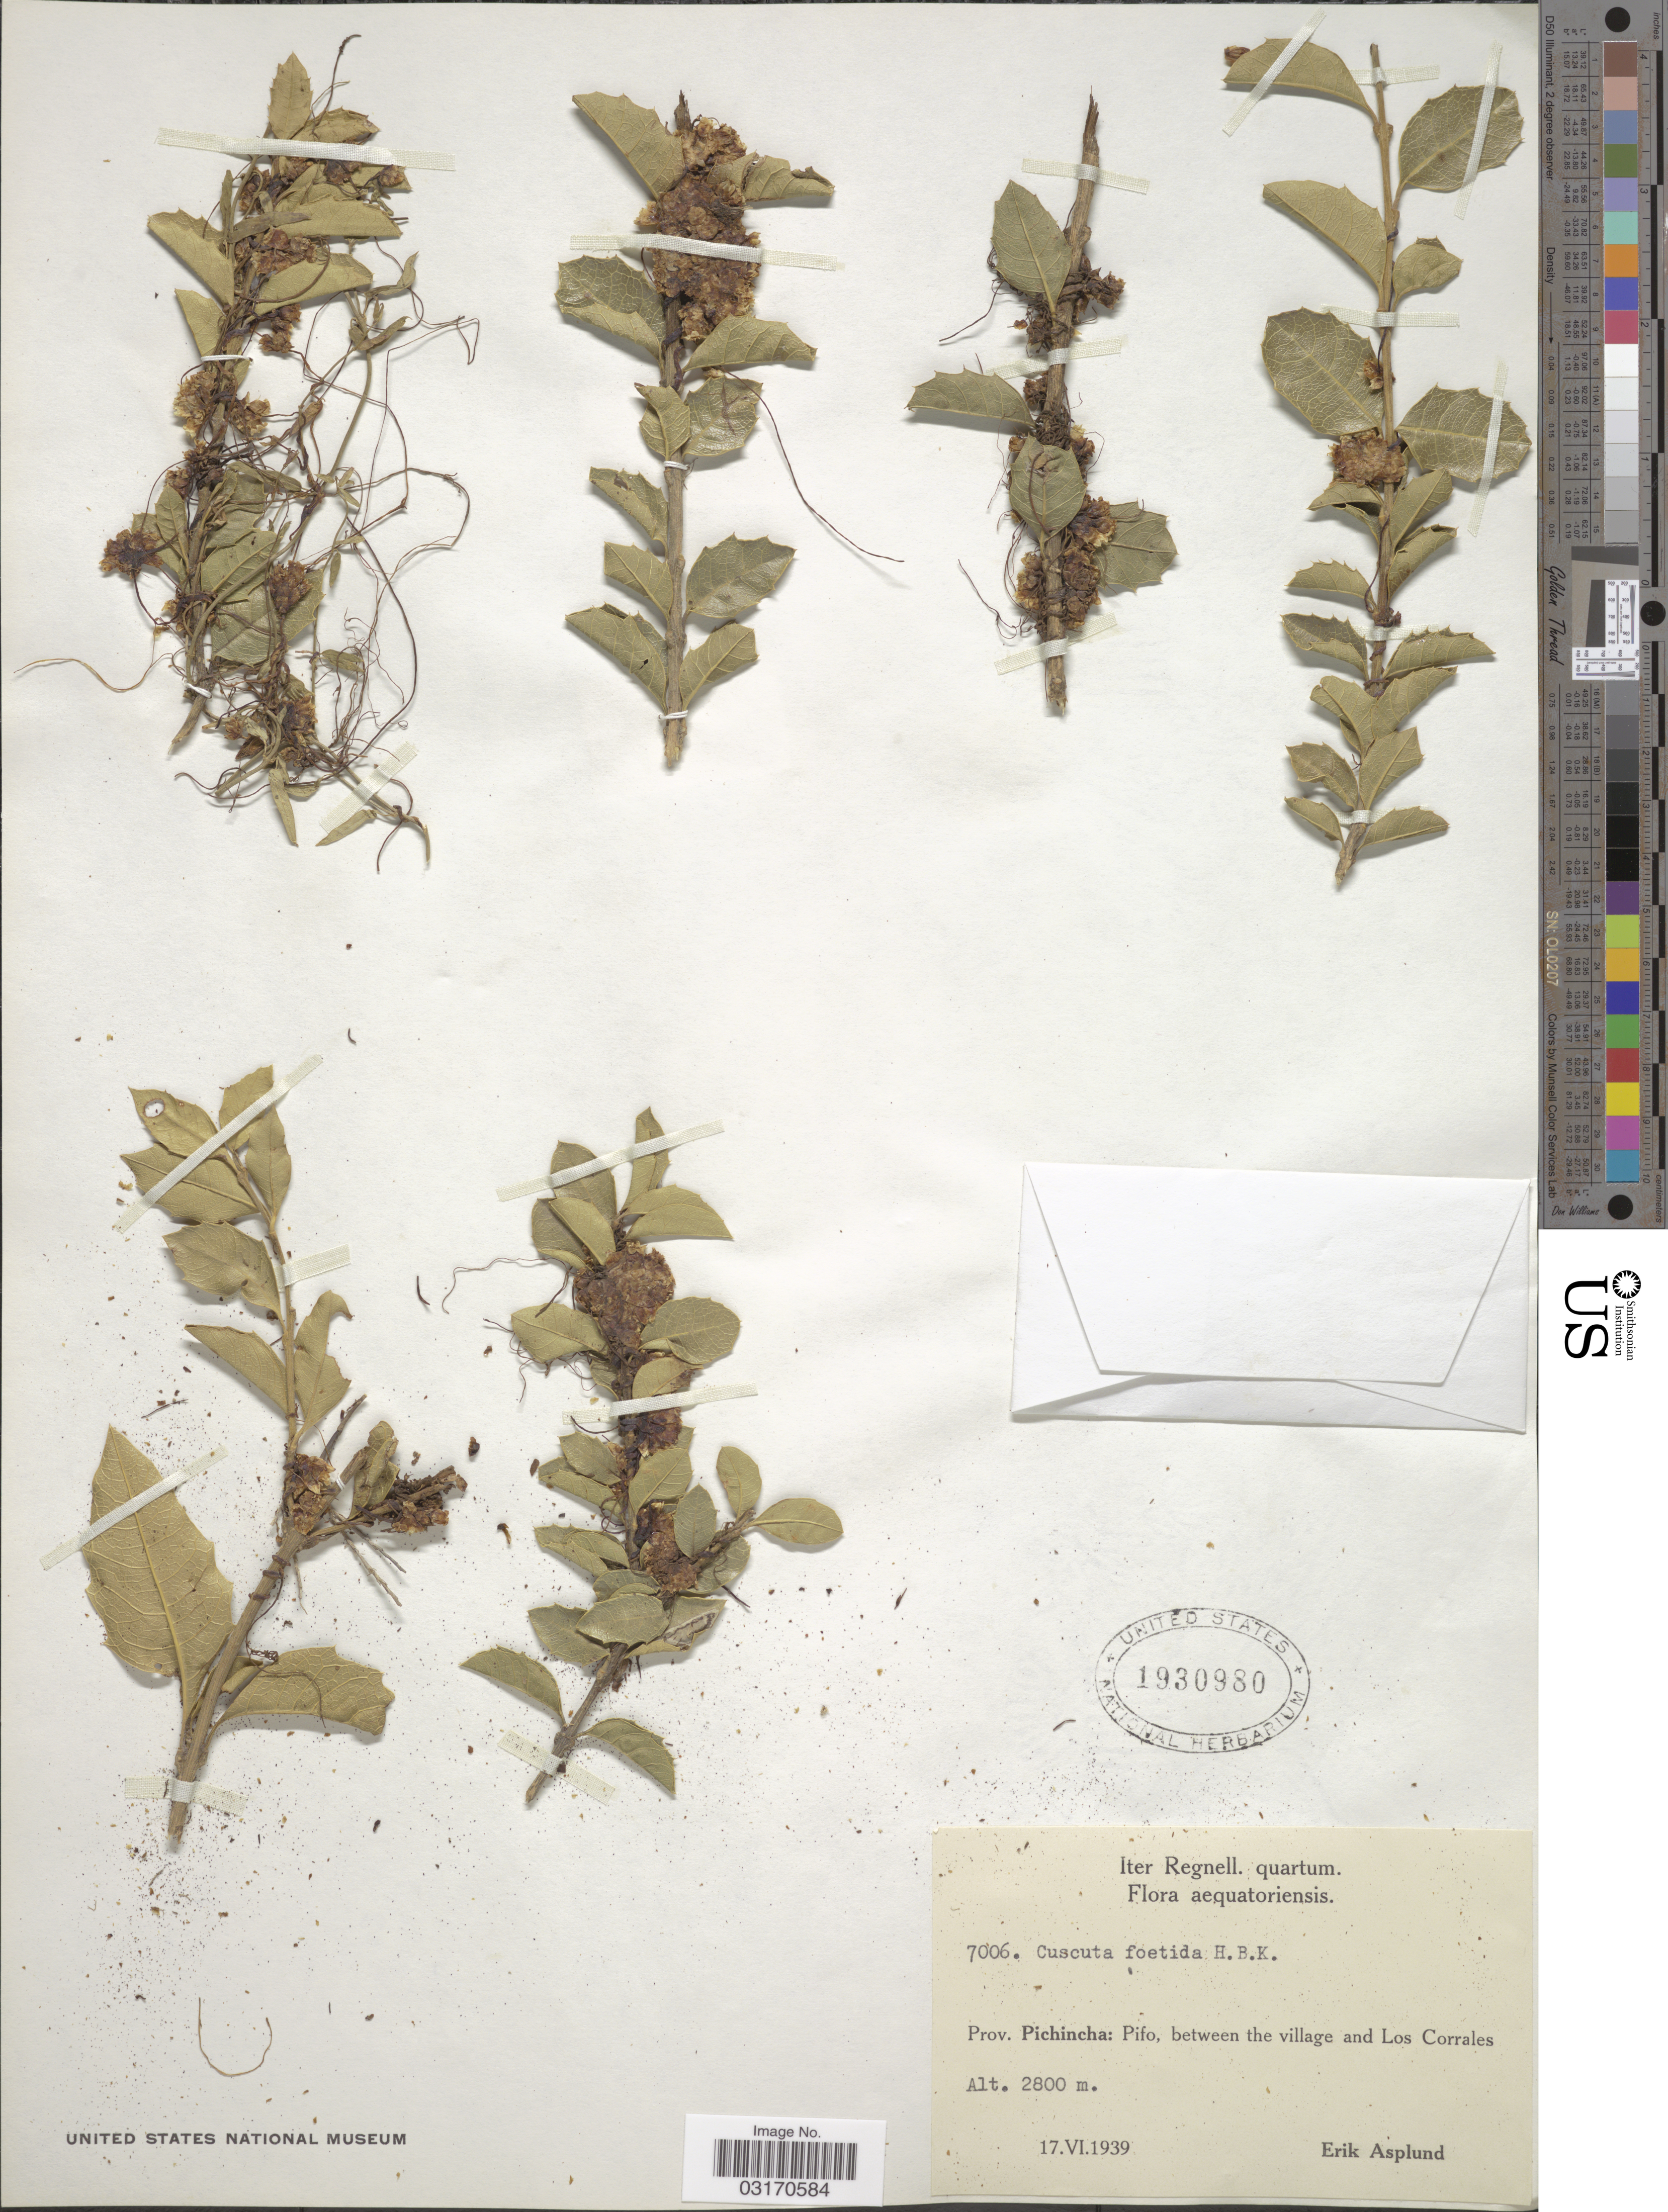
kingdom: Plantae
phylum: Tracheophyta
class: Magnoliopsida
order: Solanales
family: Convolvulaceae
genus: Cuscuta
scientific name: Cuscuta foetida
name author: Kunth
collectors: E. Asplund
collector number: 7006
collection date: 1939-06-17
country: Ecuador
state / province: Pichincha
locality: Prov. Pichincha: Pifo, between the village and Los Corrales.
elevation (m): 2800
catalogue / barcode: US 1930980